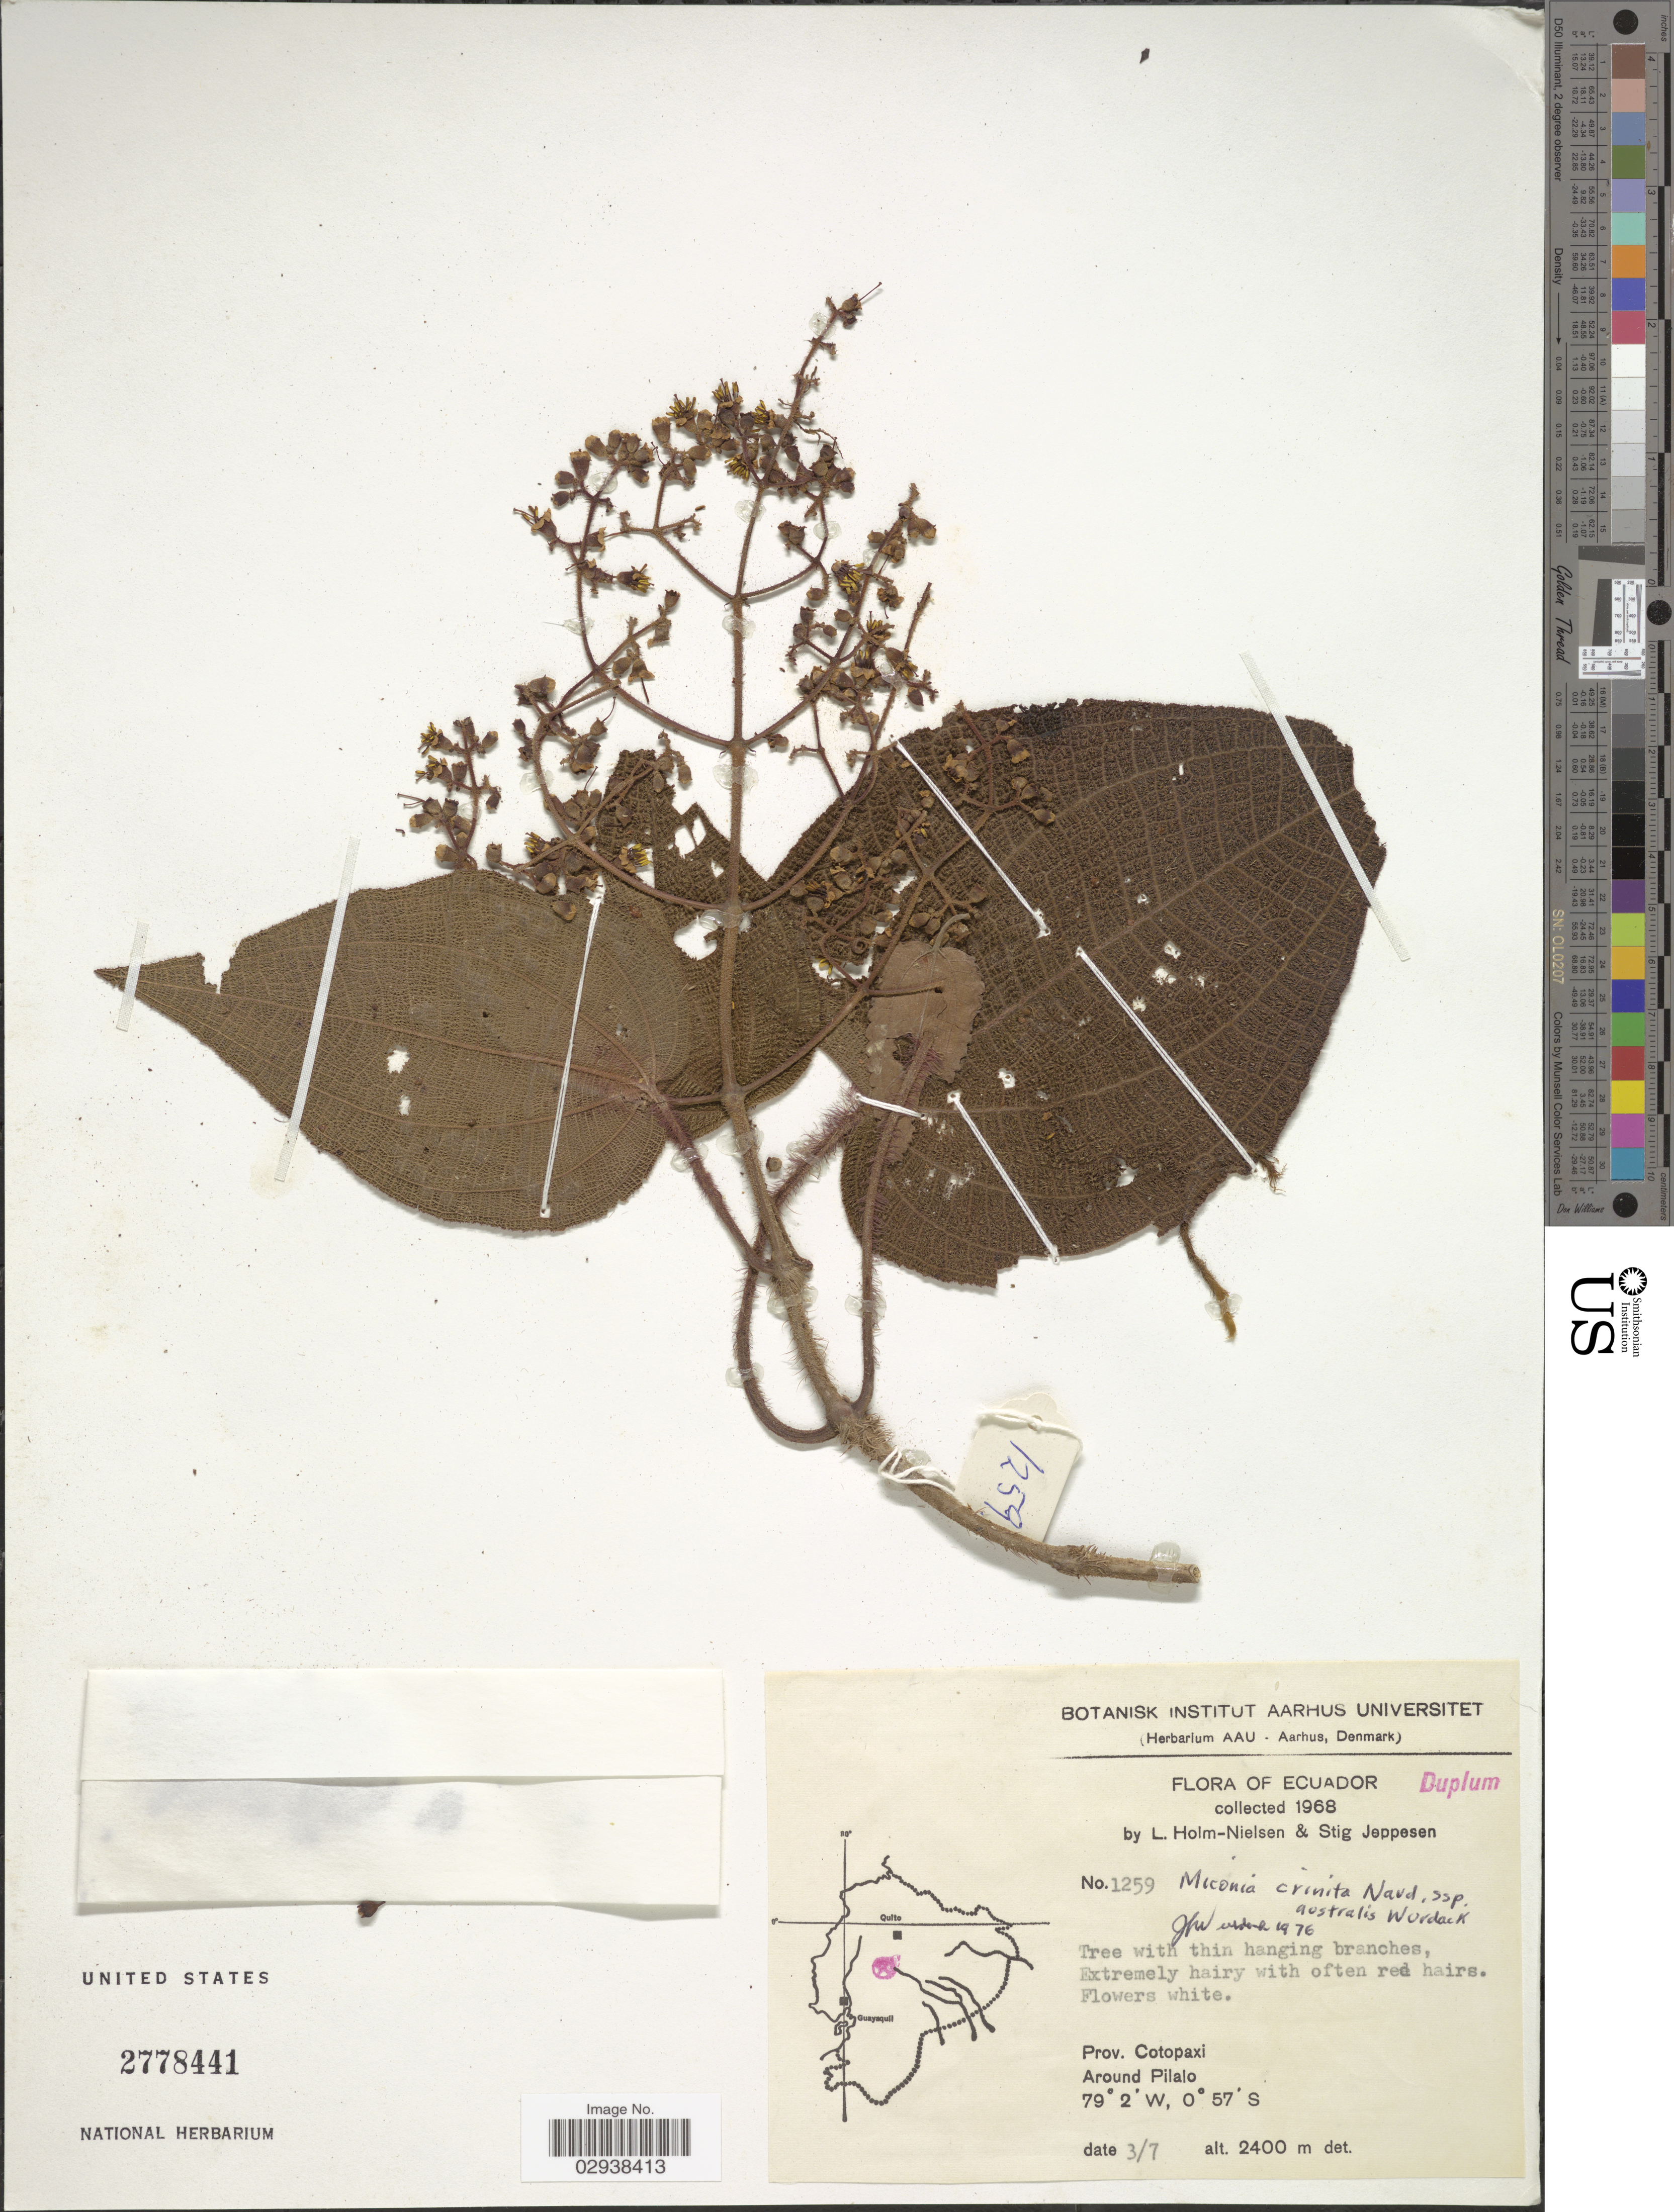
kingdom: Plantae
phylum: Tracheophyta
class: Magnoliopsida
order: Myrtales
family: Melastomataceae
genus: Miconia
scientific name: Miconia crinita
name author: Naudin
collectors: L. Holm-Nielsen & S. Jeppesen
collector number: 1259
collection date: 1968-07-03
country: Ecuador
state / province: Cotopaxi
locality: Prov. Cotopaxi, Around Pilalo.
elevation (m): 2400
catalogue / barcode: US 2778441